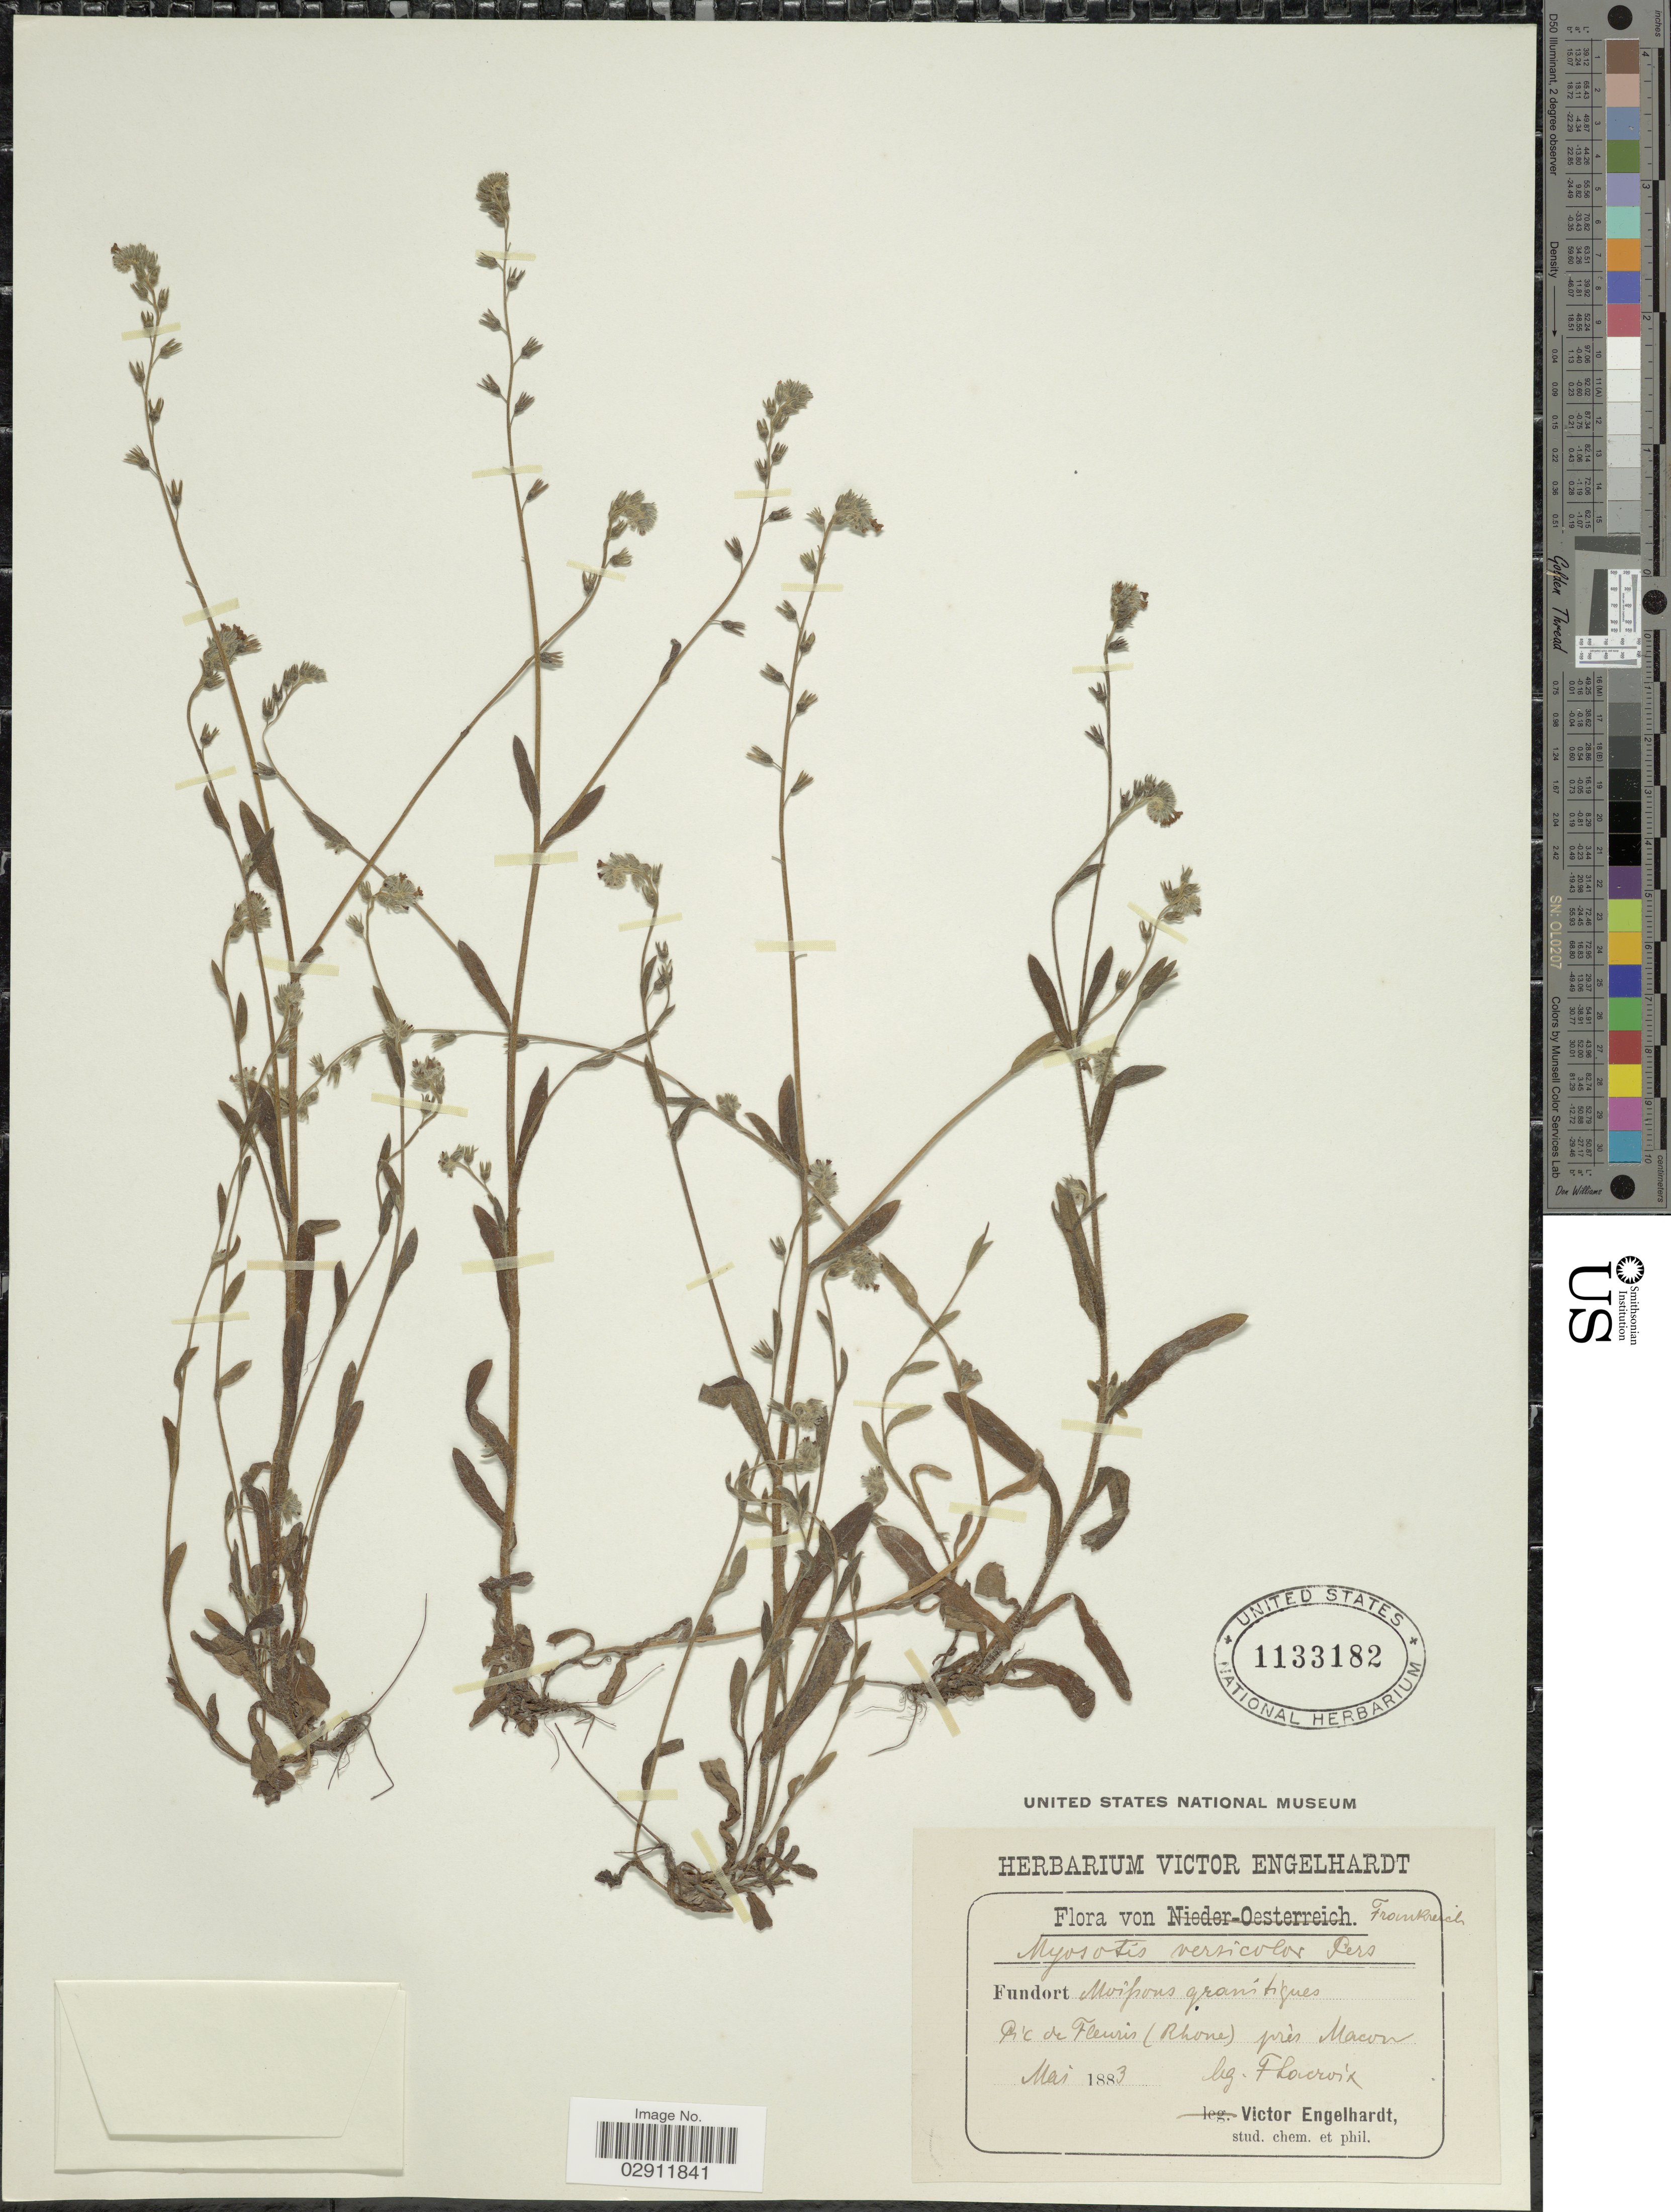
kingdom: Plantae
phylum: Tracheophyta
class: Magnoliopsida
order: Boraginales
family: Boraginaceae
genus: Myosotis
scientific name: Myosotis versicolor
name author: Sm.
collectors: F. Lacroix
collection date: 1883-05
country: France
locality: Moipons [interpreted] granitigues, Pic de Fleuris [interpreted] (Rhone) près Macon.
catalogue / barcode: US 1133182